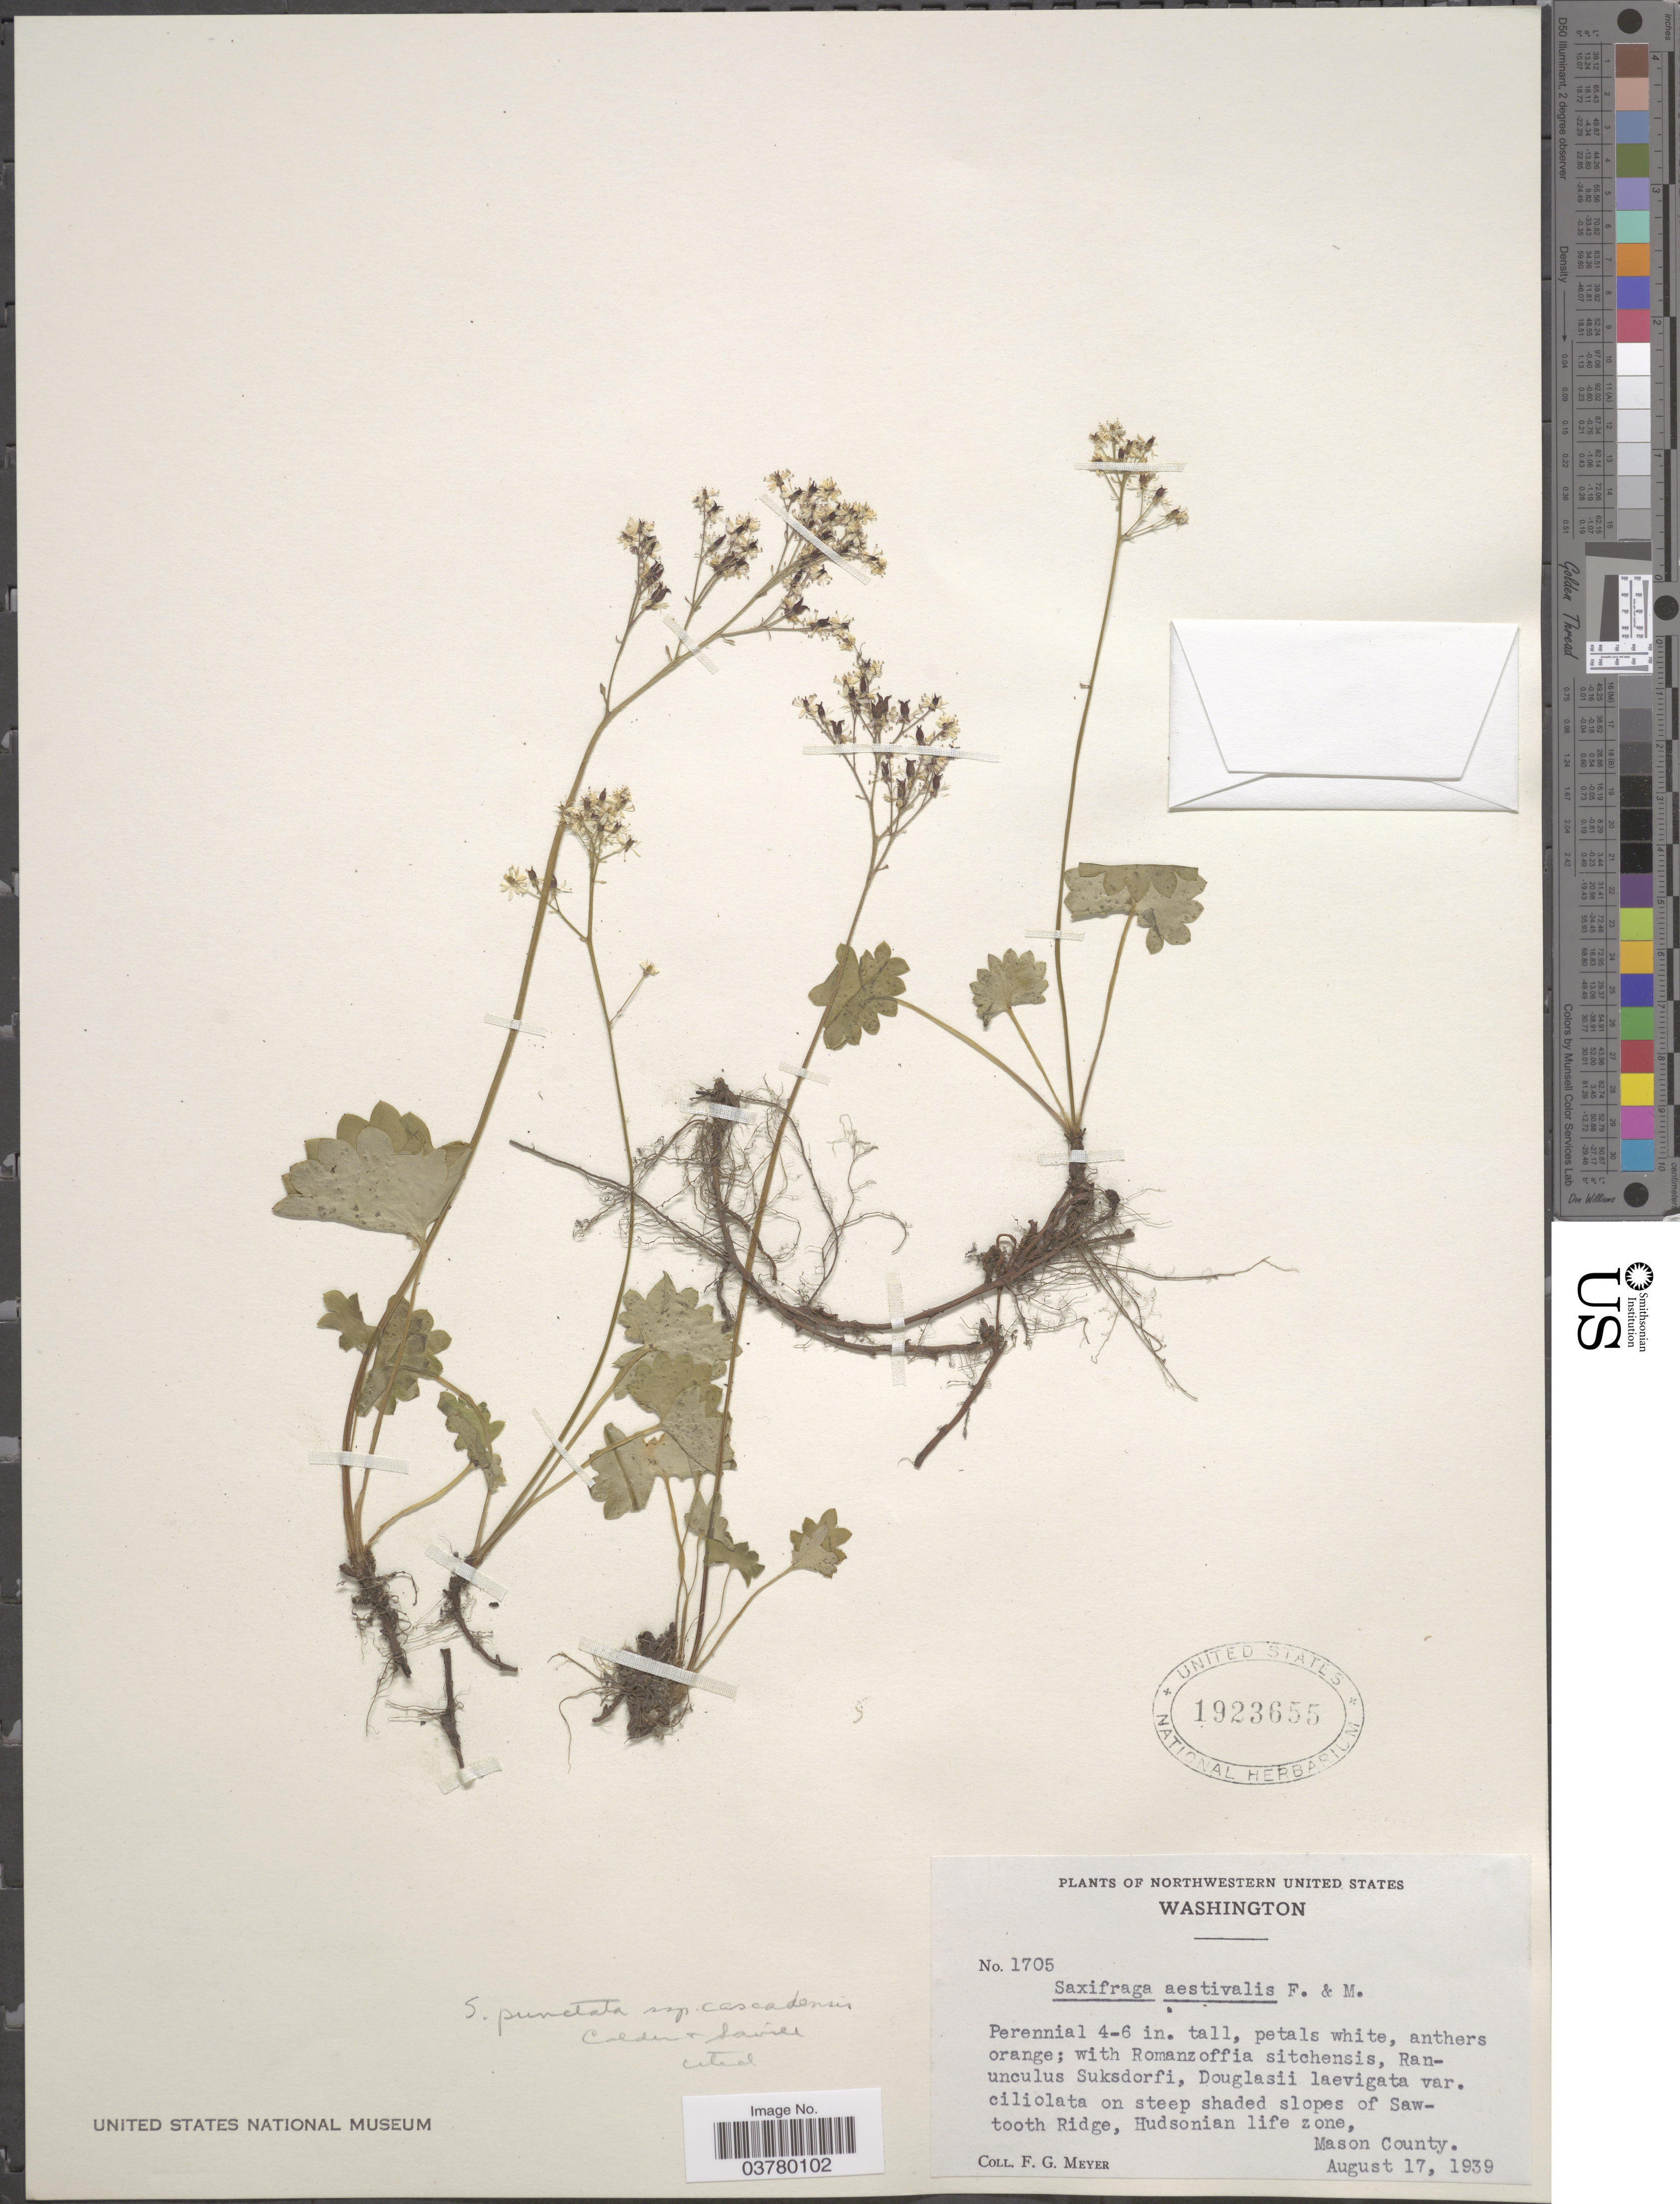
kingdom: Plantae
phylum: Tracheophyta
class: Magnoliopsida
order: Saxifragales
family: Saxifragaceae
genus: Micranthes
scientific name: Micranthes nelsoniana var. cascadensis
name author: (Calder & Savile) Gornall & H. Ohba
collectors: F. G. Meyer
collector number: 1705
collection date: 1939-08-17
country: United States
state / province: Washington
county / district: Mason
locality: Northwestern United States. On steep shaded slopes of Sawtooth Ridge, Hudsonian life zone, Mason County.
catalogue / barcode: US 1923655